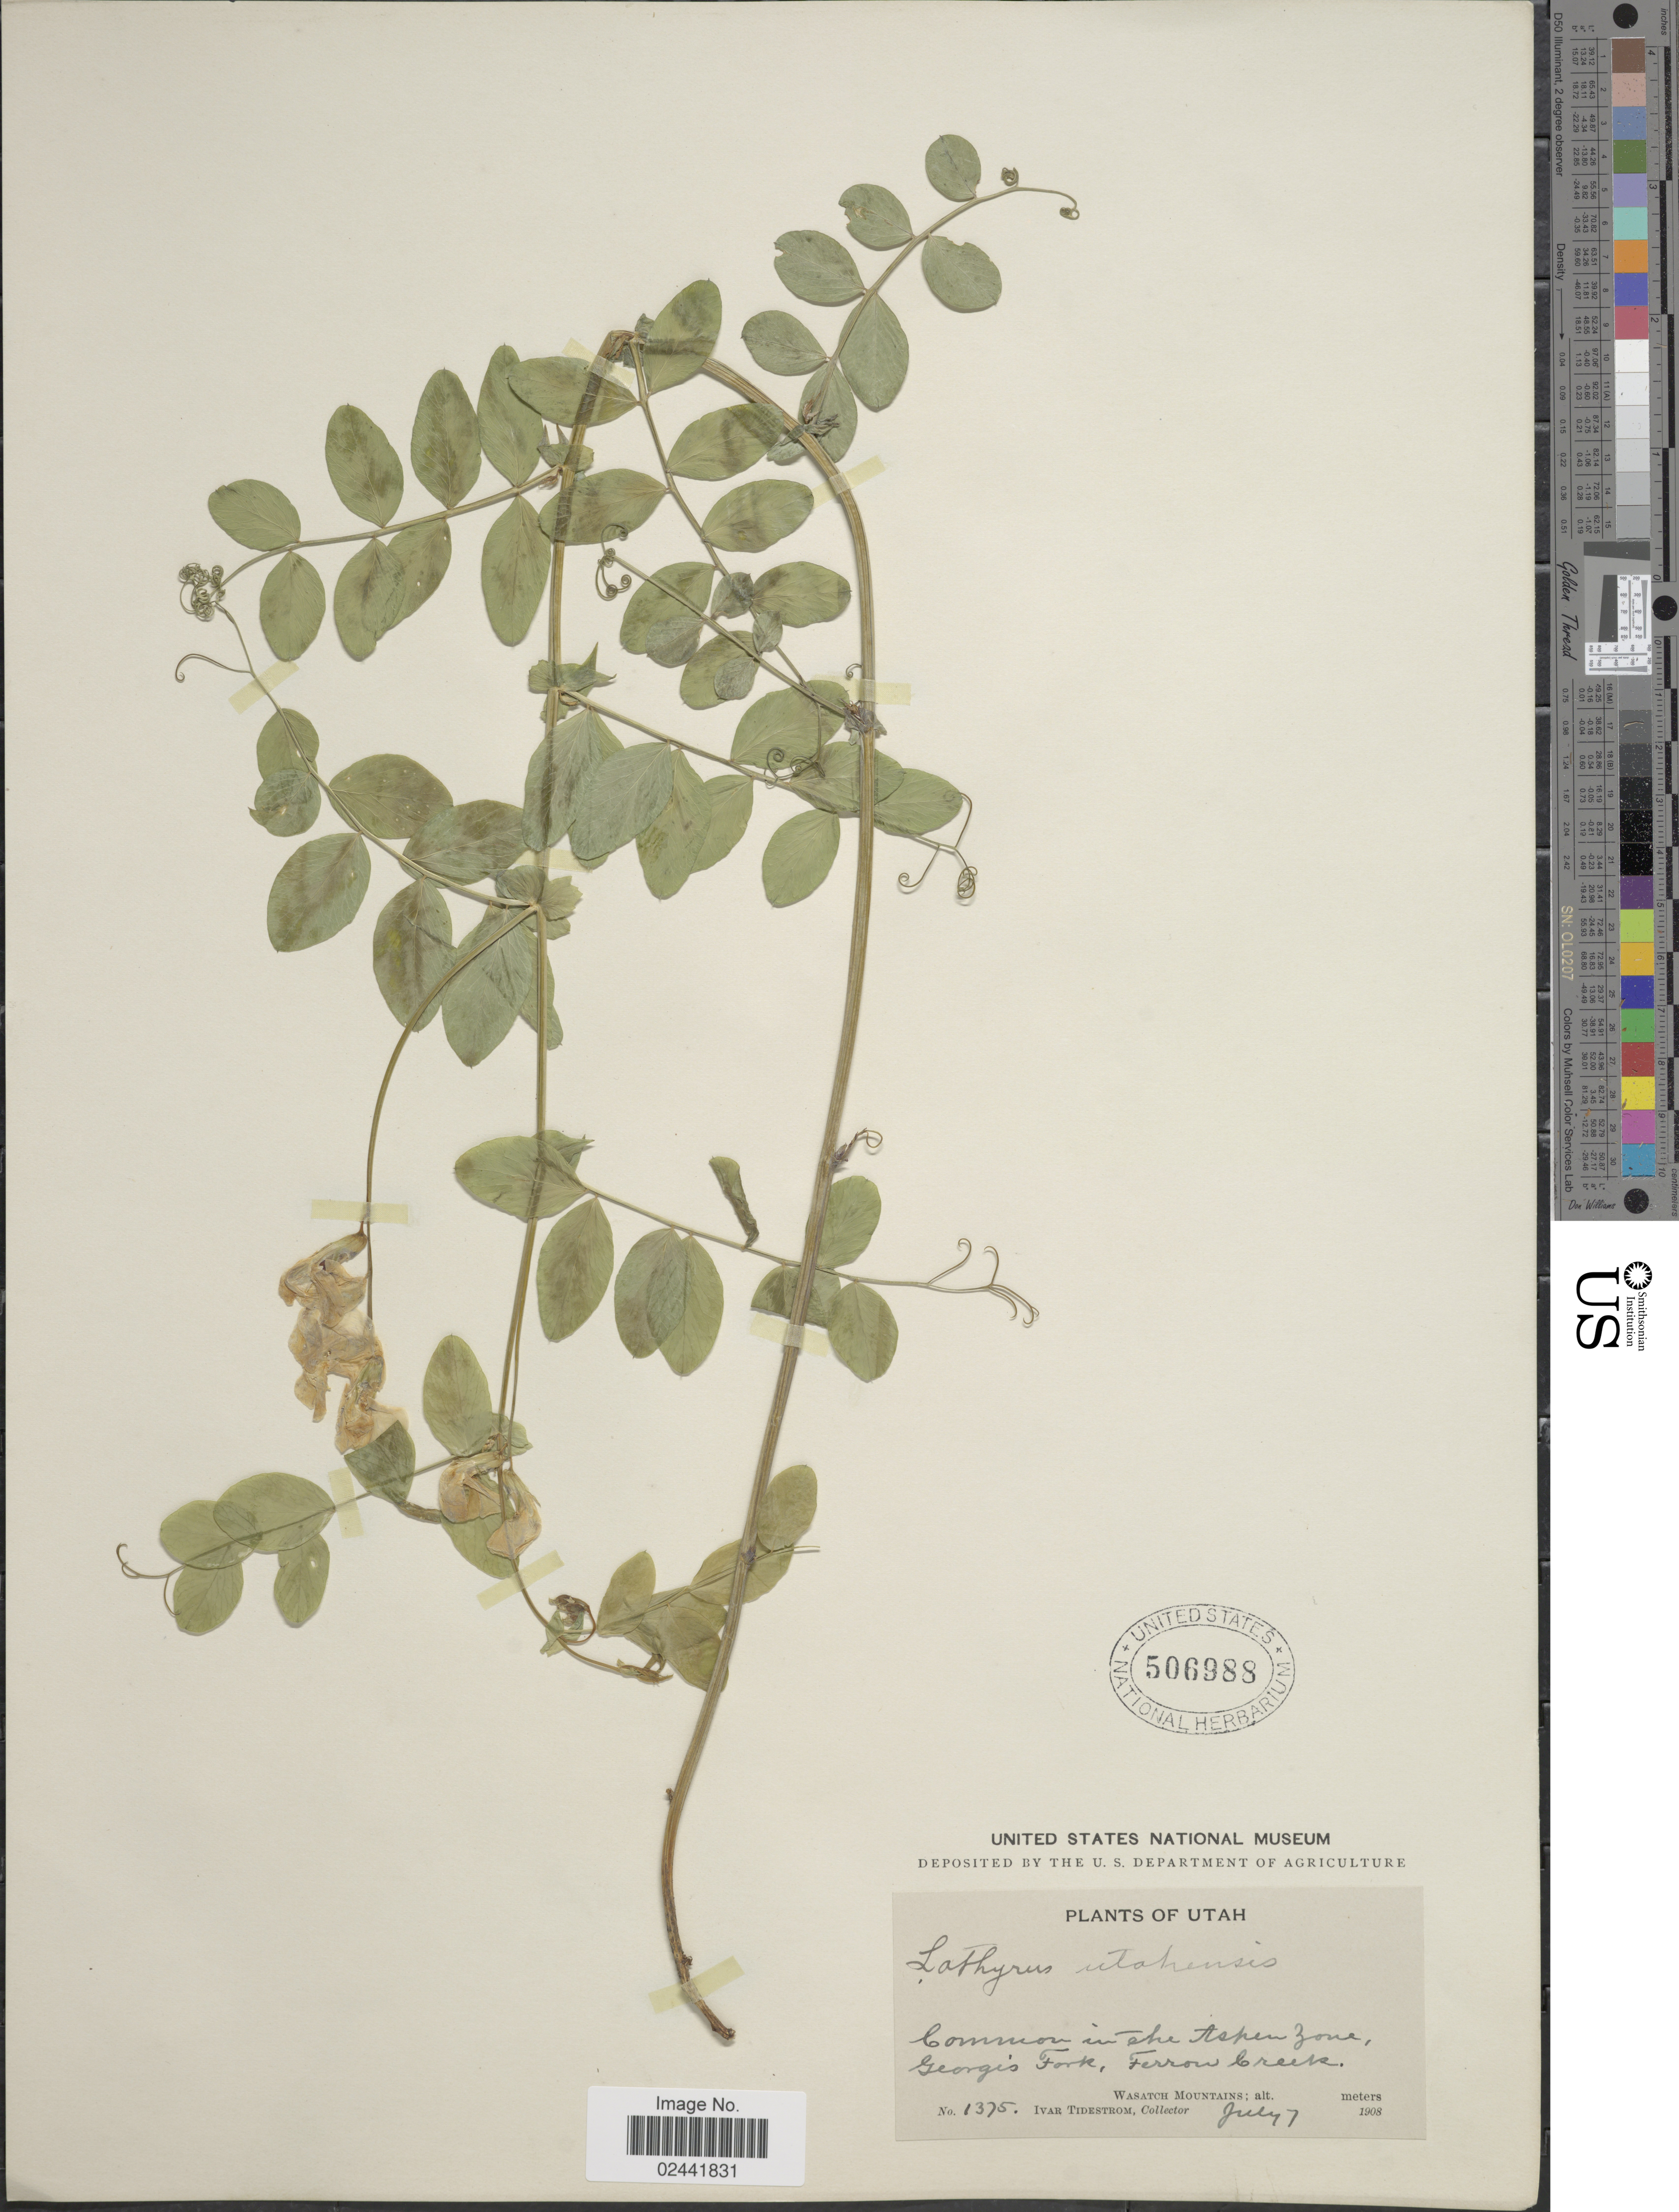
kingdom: Plantae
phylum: Tracheophyta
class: Magnoliopsida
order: Fabales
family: Fabaceae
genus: Lathyrus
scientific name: Lathyrus utahensis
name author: M.E. Jones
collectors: I. F. Tidestrom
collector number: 1375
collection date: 1908-07-07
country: United States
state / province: Utah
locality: Aspen Zone, George's Fork, Ferron Creek, Wasatch Mountains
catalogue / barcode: US 506988